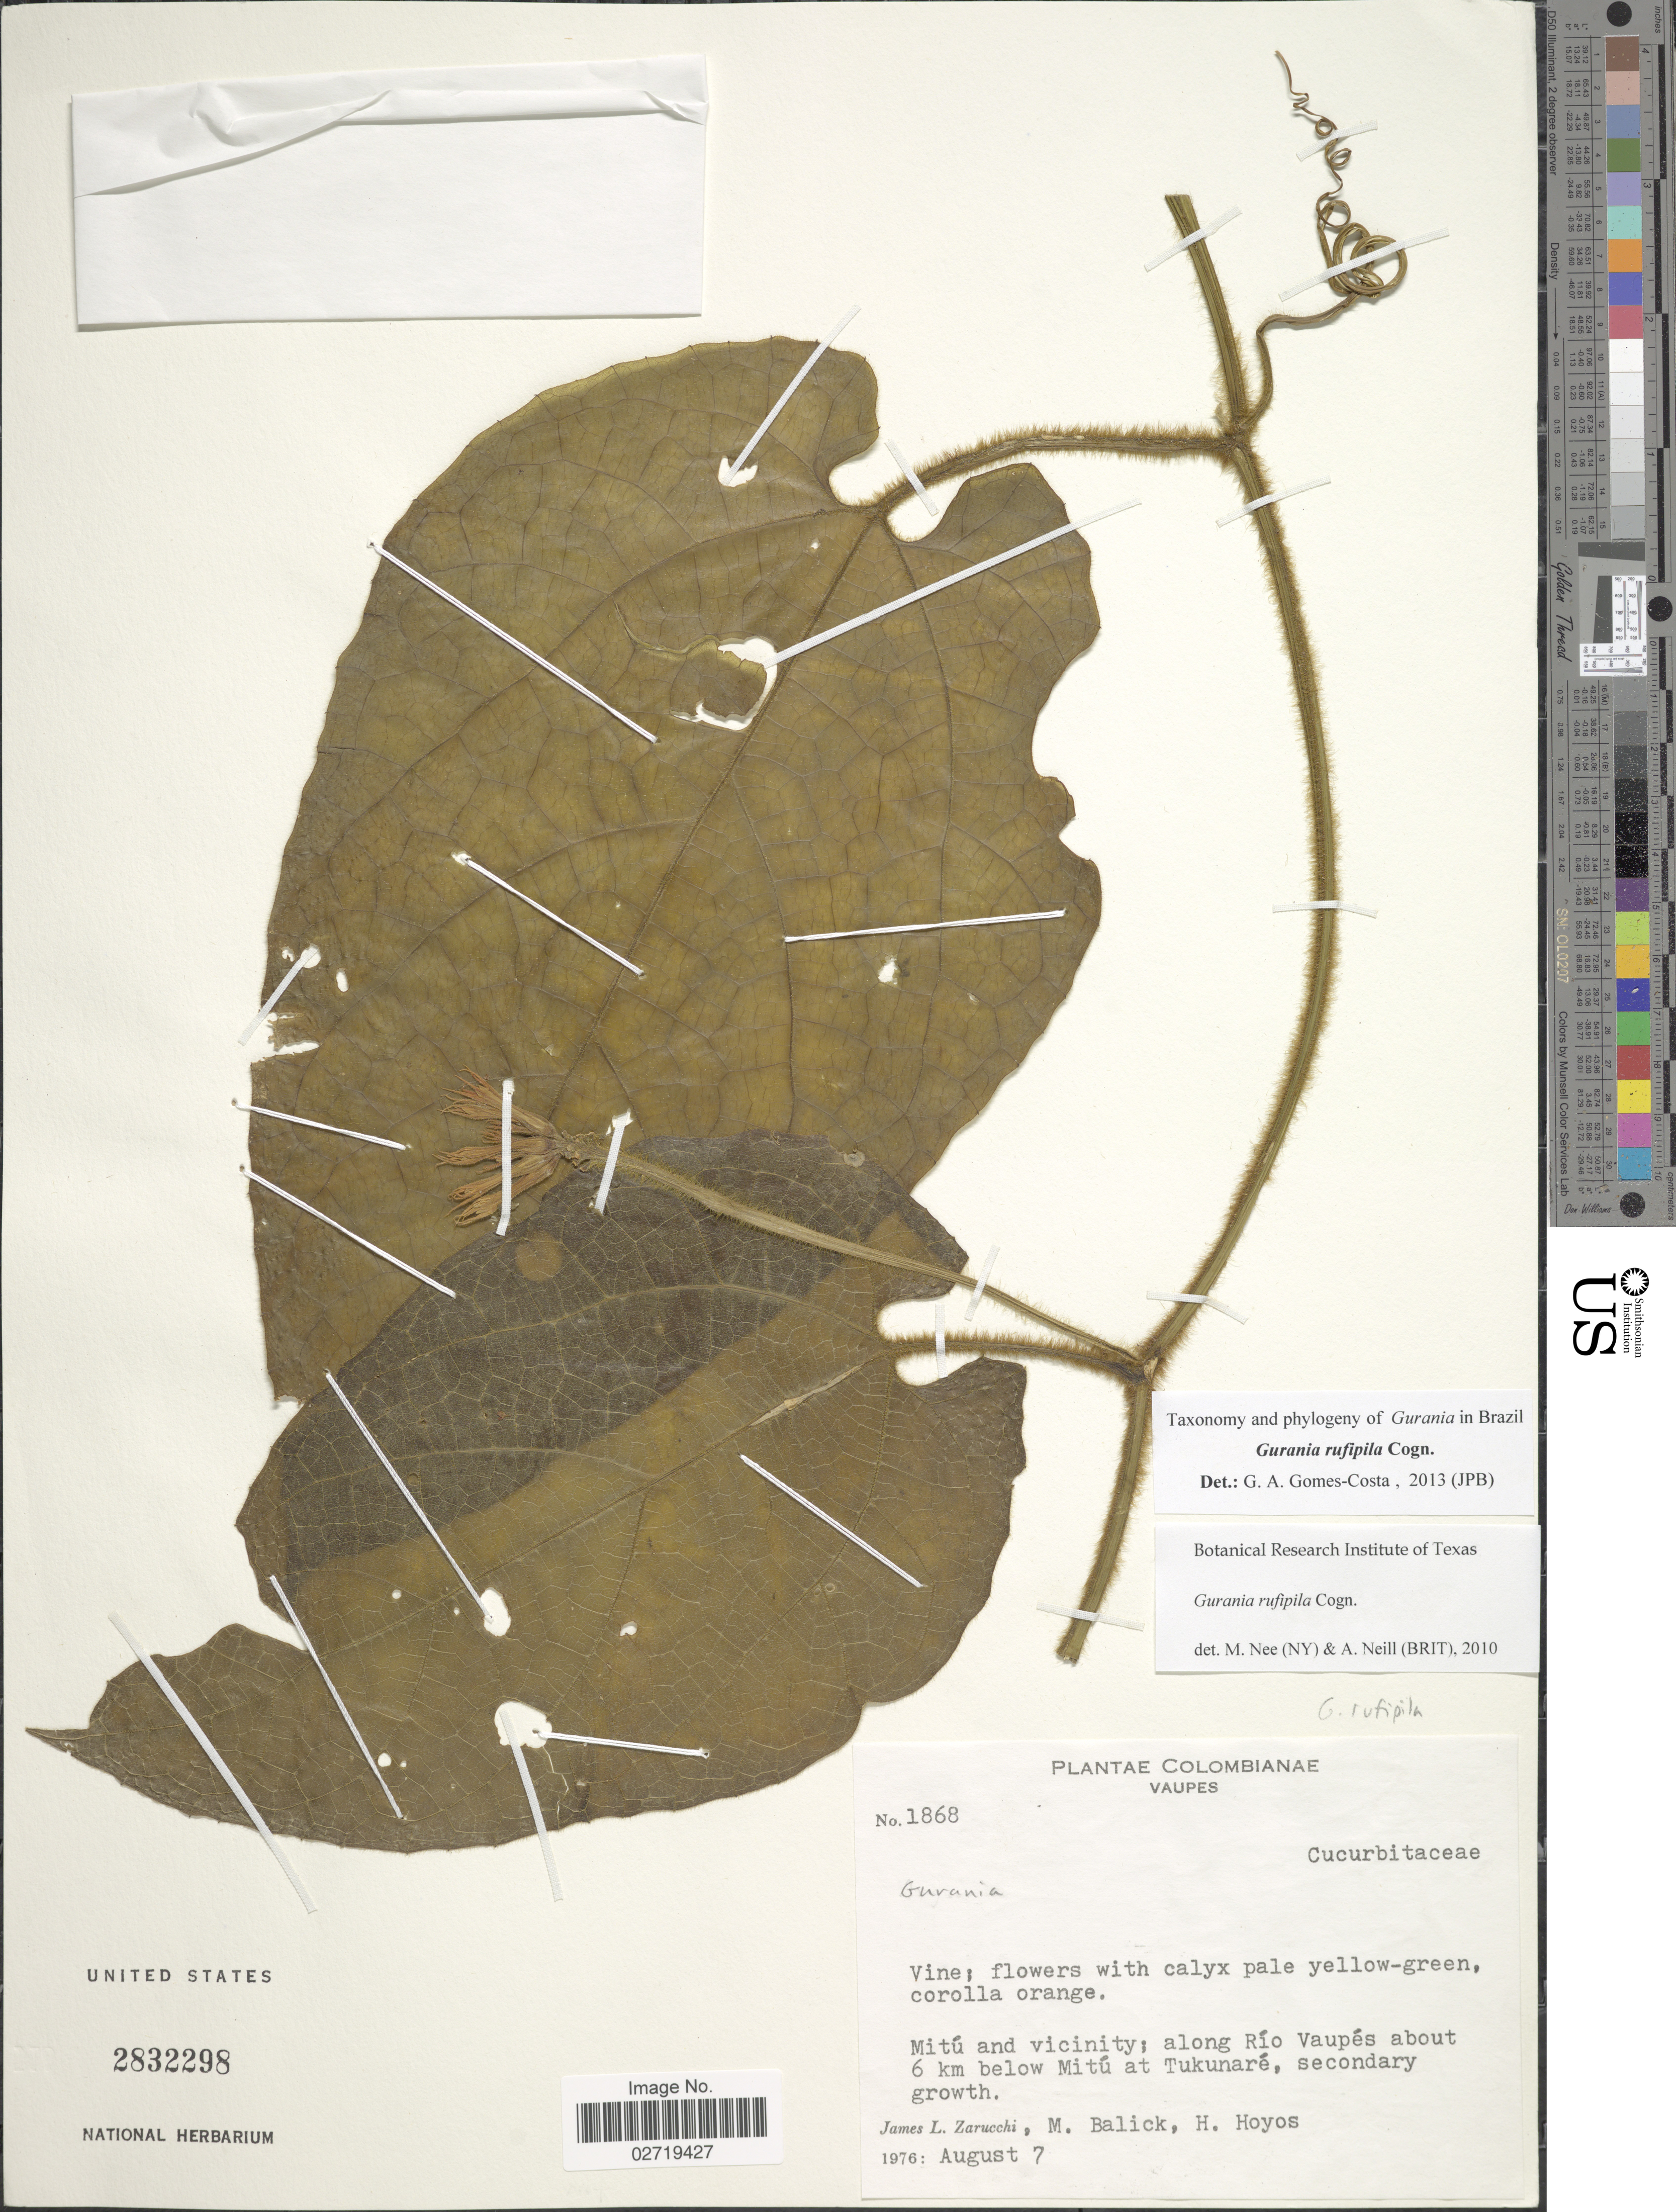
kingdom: Plantae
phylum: Tracheophyta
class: Magnoliopsida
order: Cucurbitales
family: Cucurbitaceae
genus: Gurania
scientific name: Gurania rufipila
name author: Cogn.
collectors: J. L. Zarucchi, M. Balick & H. Hoyos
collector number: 1868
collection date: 1976-08-07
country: Colombia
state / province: Vaupés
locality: Mitú and vicinity; along Río Vaupés about 6 km below Mitú at Tukunaré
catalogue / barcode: US 2832298